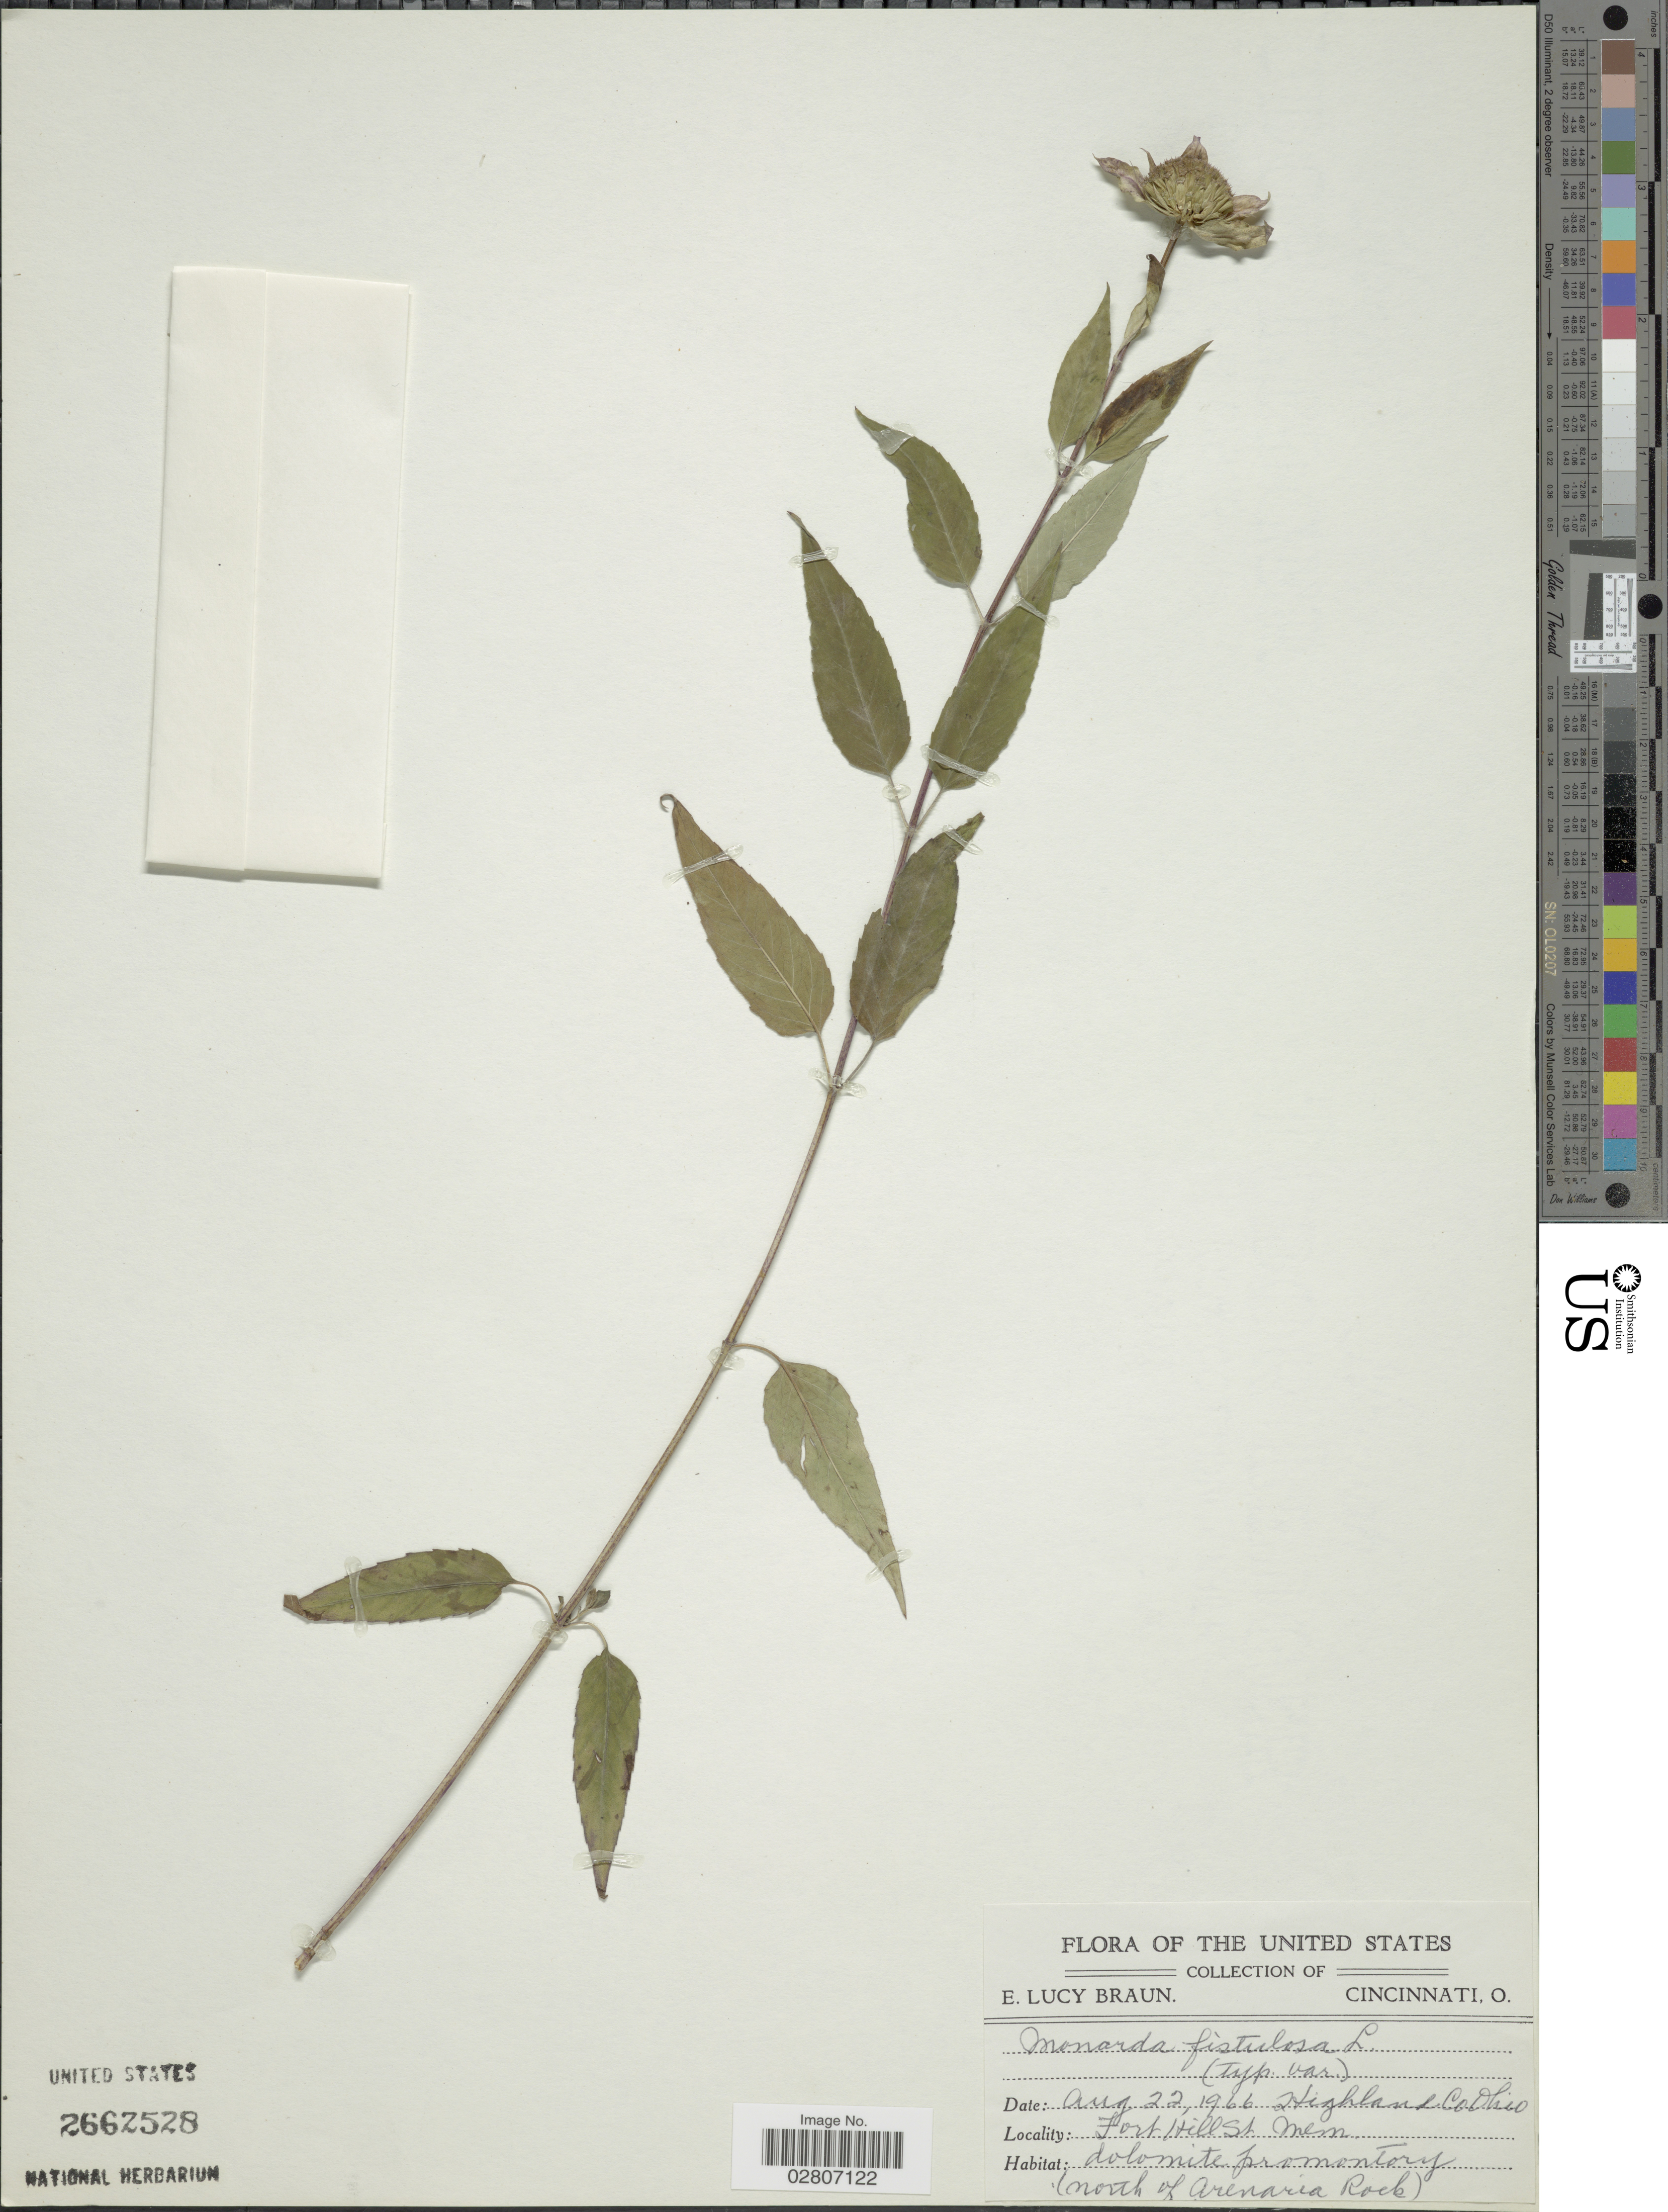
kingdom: Plantae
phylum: Tracheophyta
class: Magnoliopsida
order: Lamiales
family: Lamiaceae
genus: Monarda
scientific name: Monarda fistulosa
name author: L.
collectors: E. L. Braun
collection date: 1966-08-22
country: United States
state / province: Ohio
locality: Fort Hill St. Mem, dolomite promontory (north of Arenaria Rock).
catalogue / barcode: US 2662528